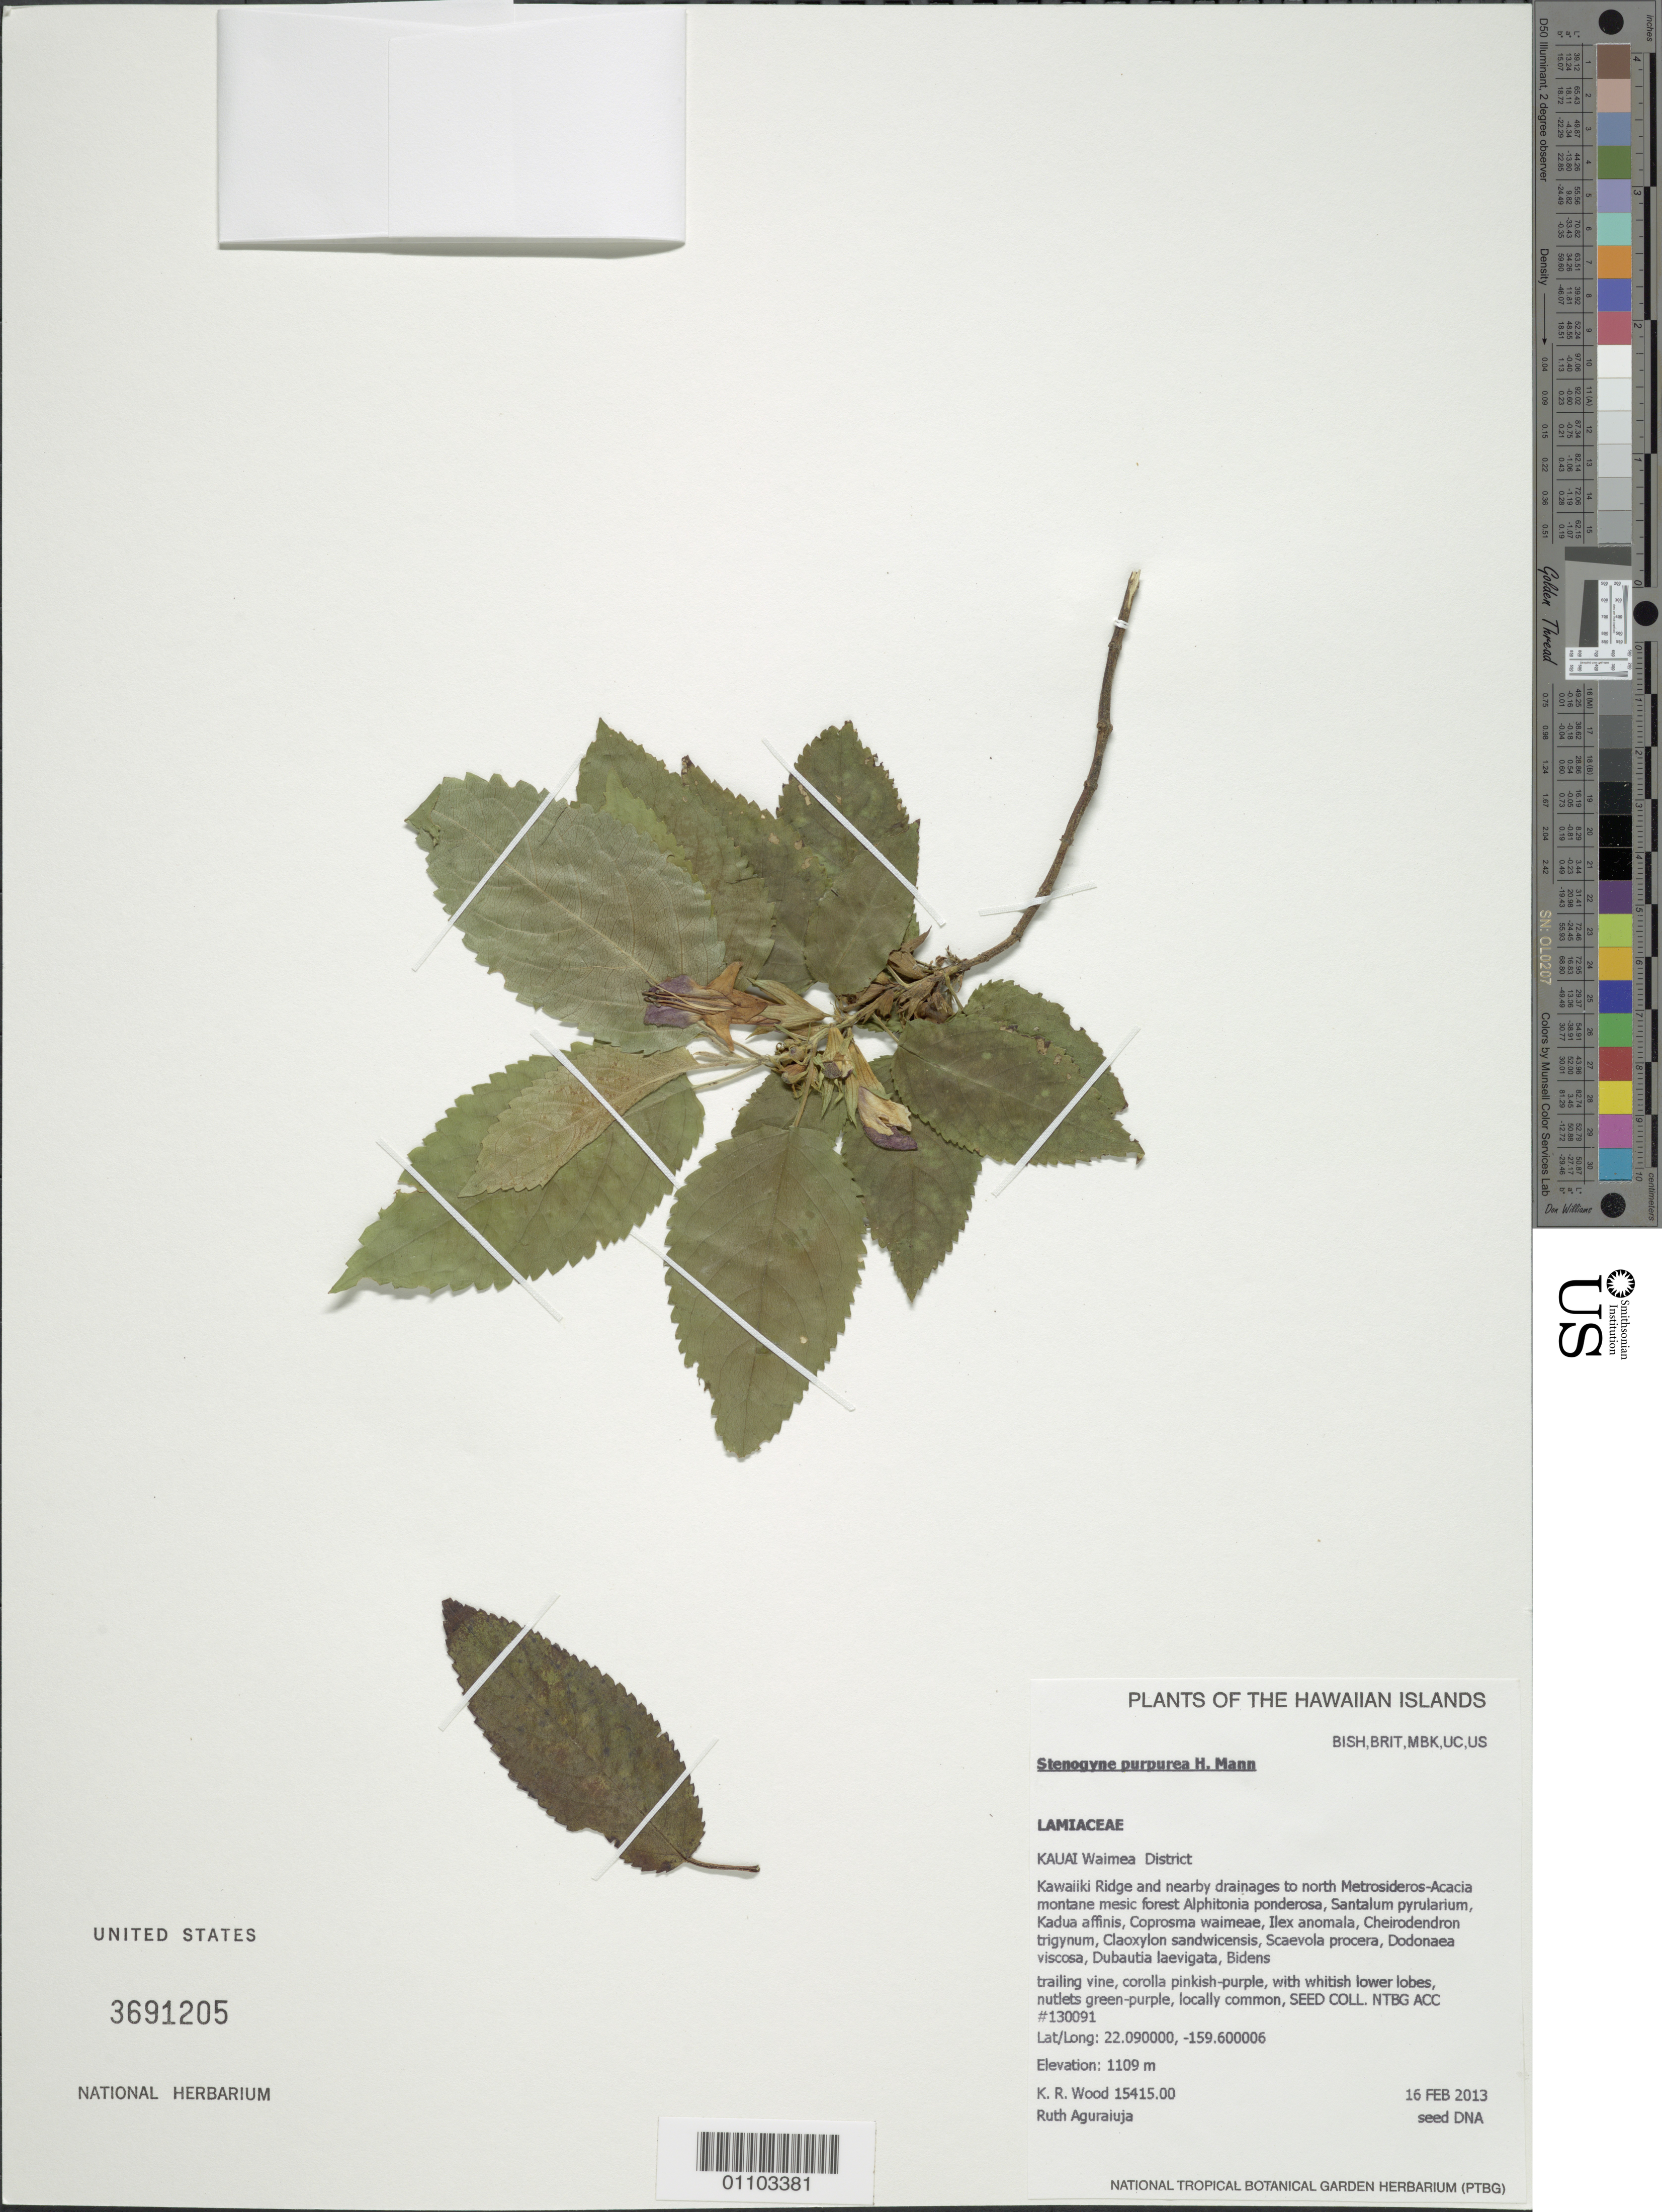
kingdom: Plantae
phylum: Tracheophyta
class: Magnoliopsida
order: Lamiales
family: Lamiaceae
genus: Stenogyne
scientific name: Stenogyne purpurea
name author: H. Mann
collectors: K. R. Wood & R. Aguraiuja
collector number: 15415.00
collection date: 2013-02-16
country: United States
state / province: Hawaii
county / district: Kauai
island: Kaua'i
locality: Waimea District, Kawaiiki Ridge and nearby drainages to north.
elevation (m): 1109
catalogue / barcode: US 3691205